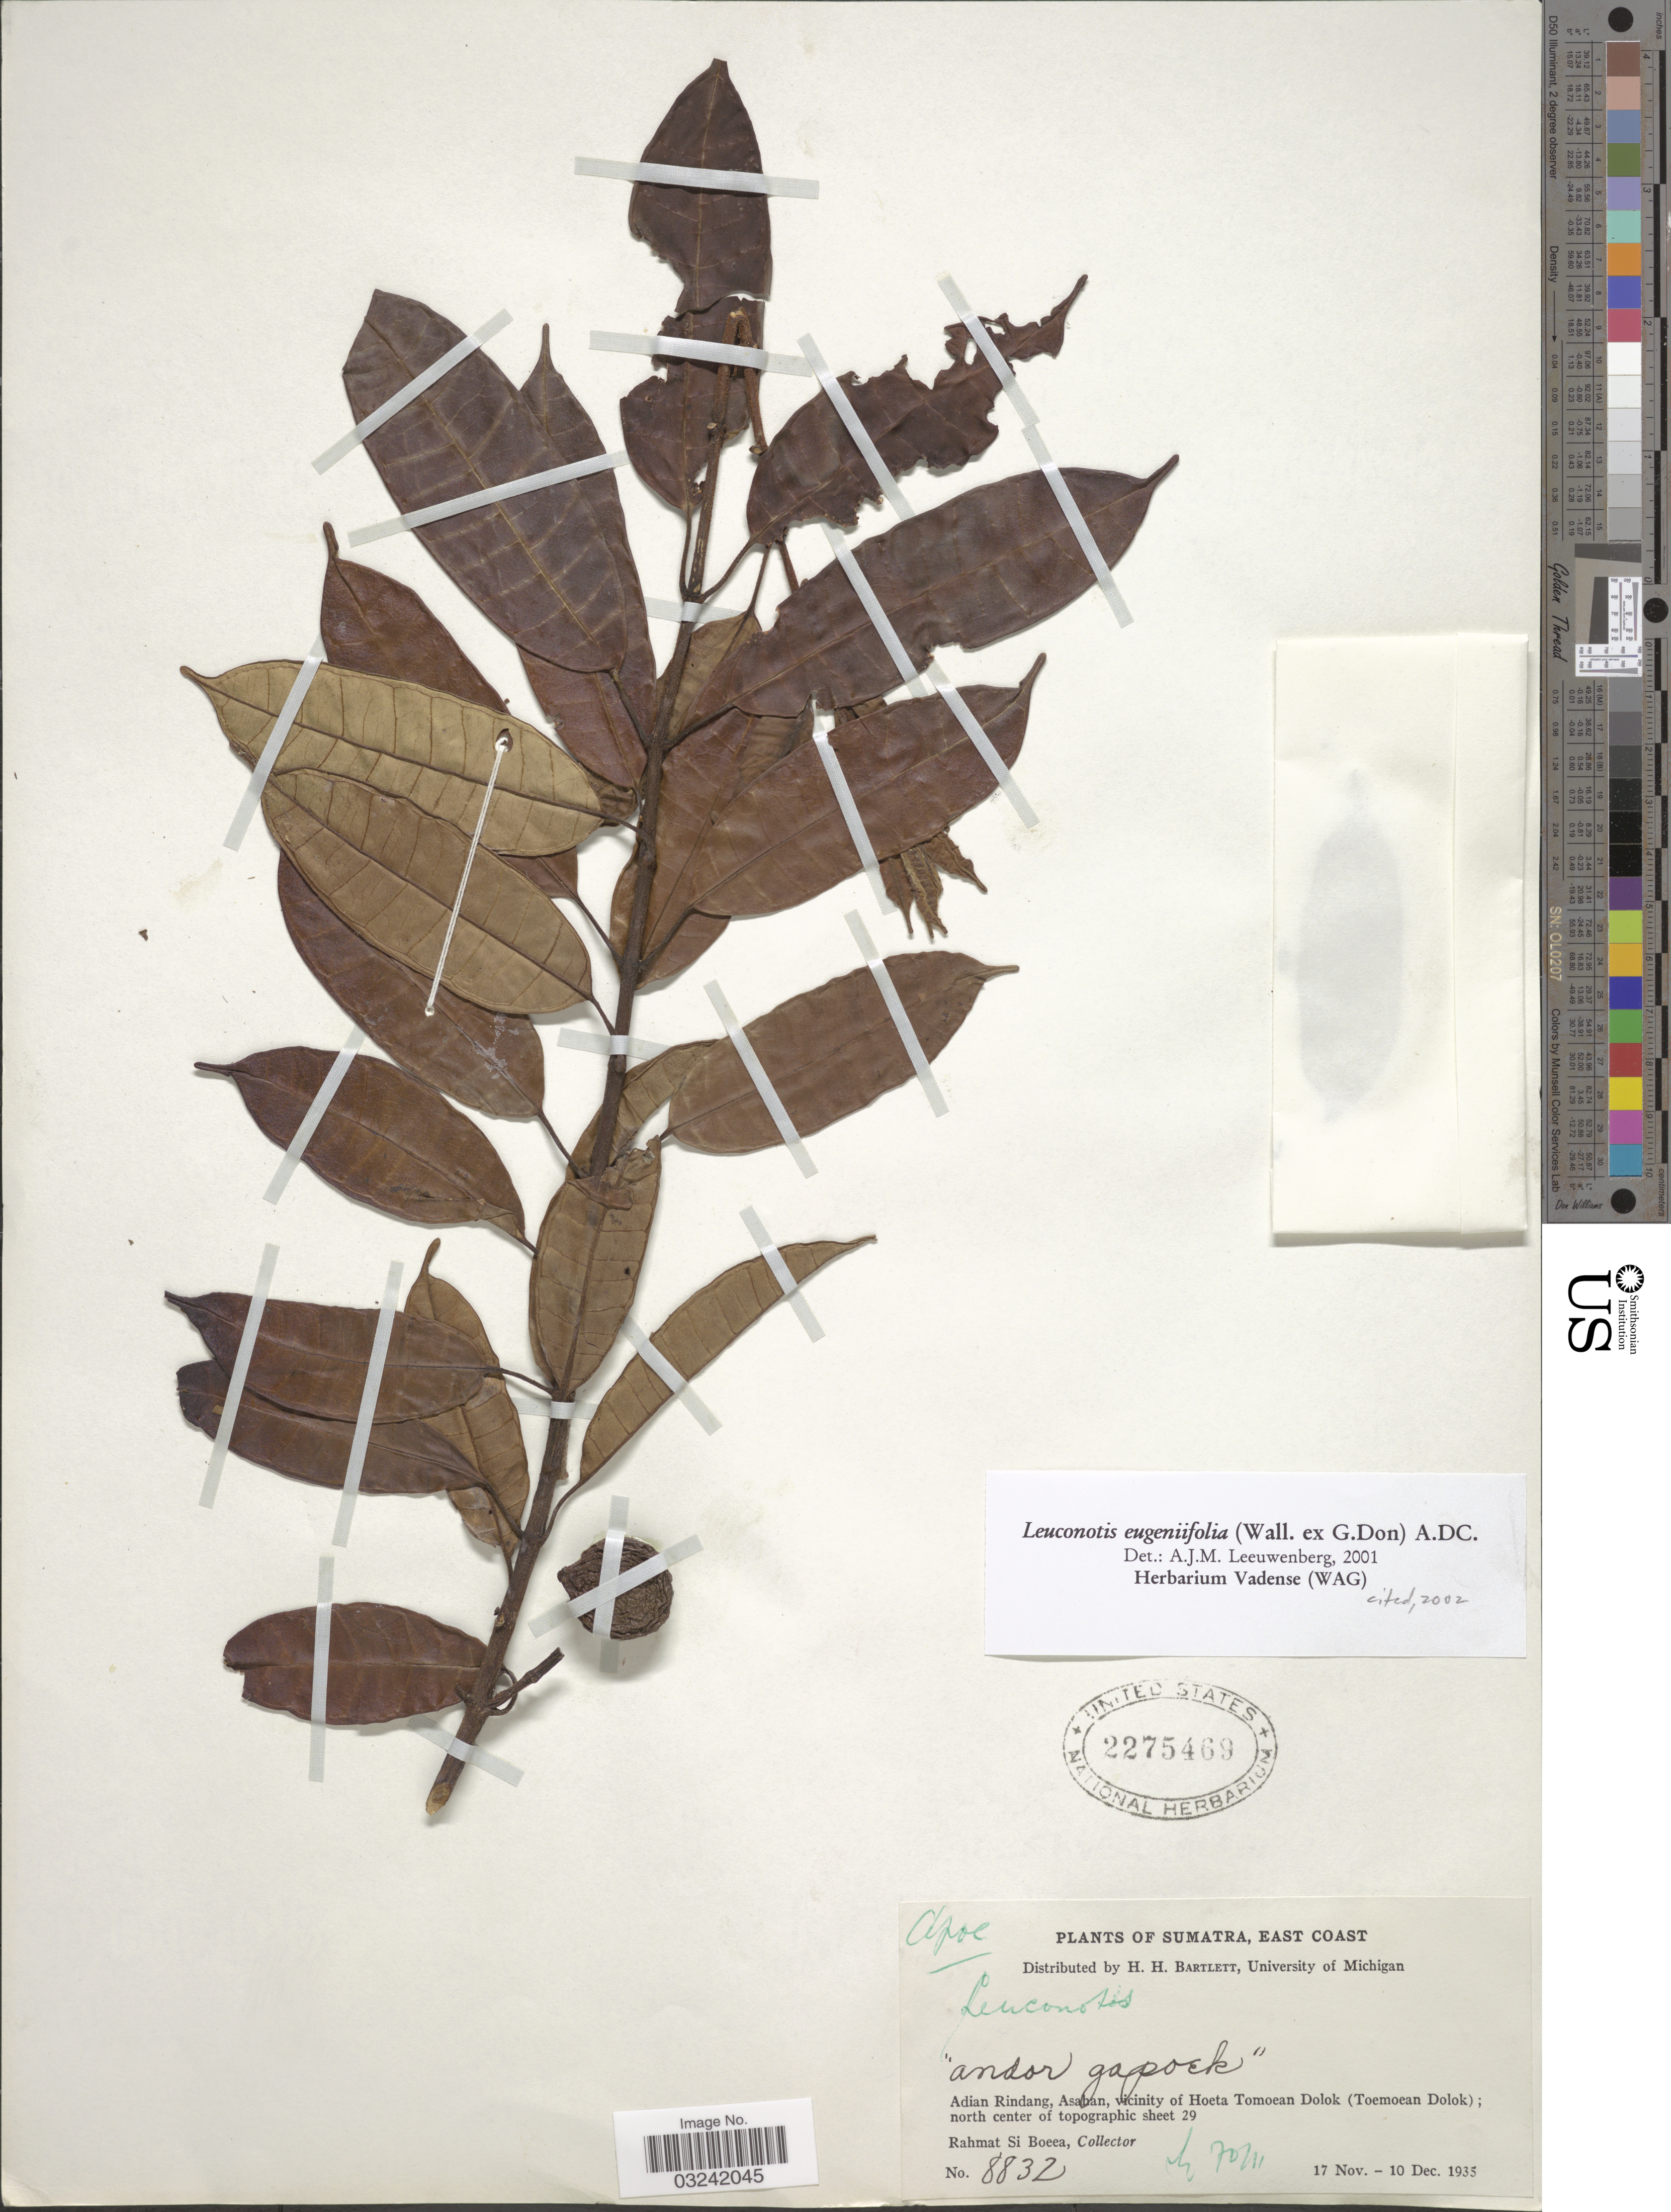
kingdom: Plantae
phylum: Tracheophyta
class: Magnoliopsida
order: Gentianales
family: Apocynaceae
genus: Leuconotis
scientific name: Leuconotis eugeniifolius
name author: DC.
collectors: Rahmat Si Boeea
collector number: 8832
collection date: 1935-11-17/1935-12-10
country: Indonesia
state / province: Sumatra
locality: Sumatra, East Coast, Adian Rindang, Asahan, vicinity of Hoeta Tomoean Dolok (Toemoean Dolok) north center of topographic sheet 29.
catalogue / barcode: US 2275469